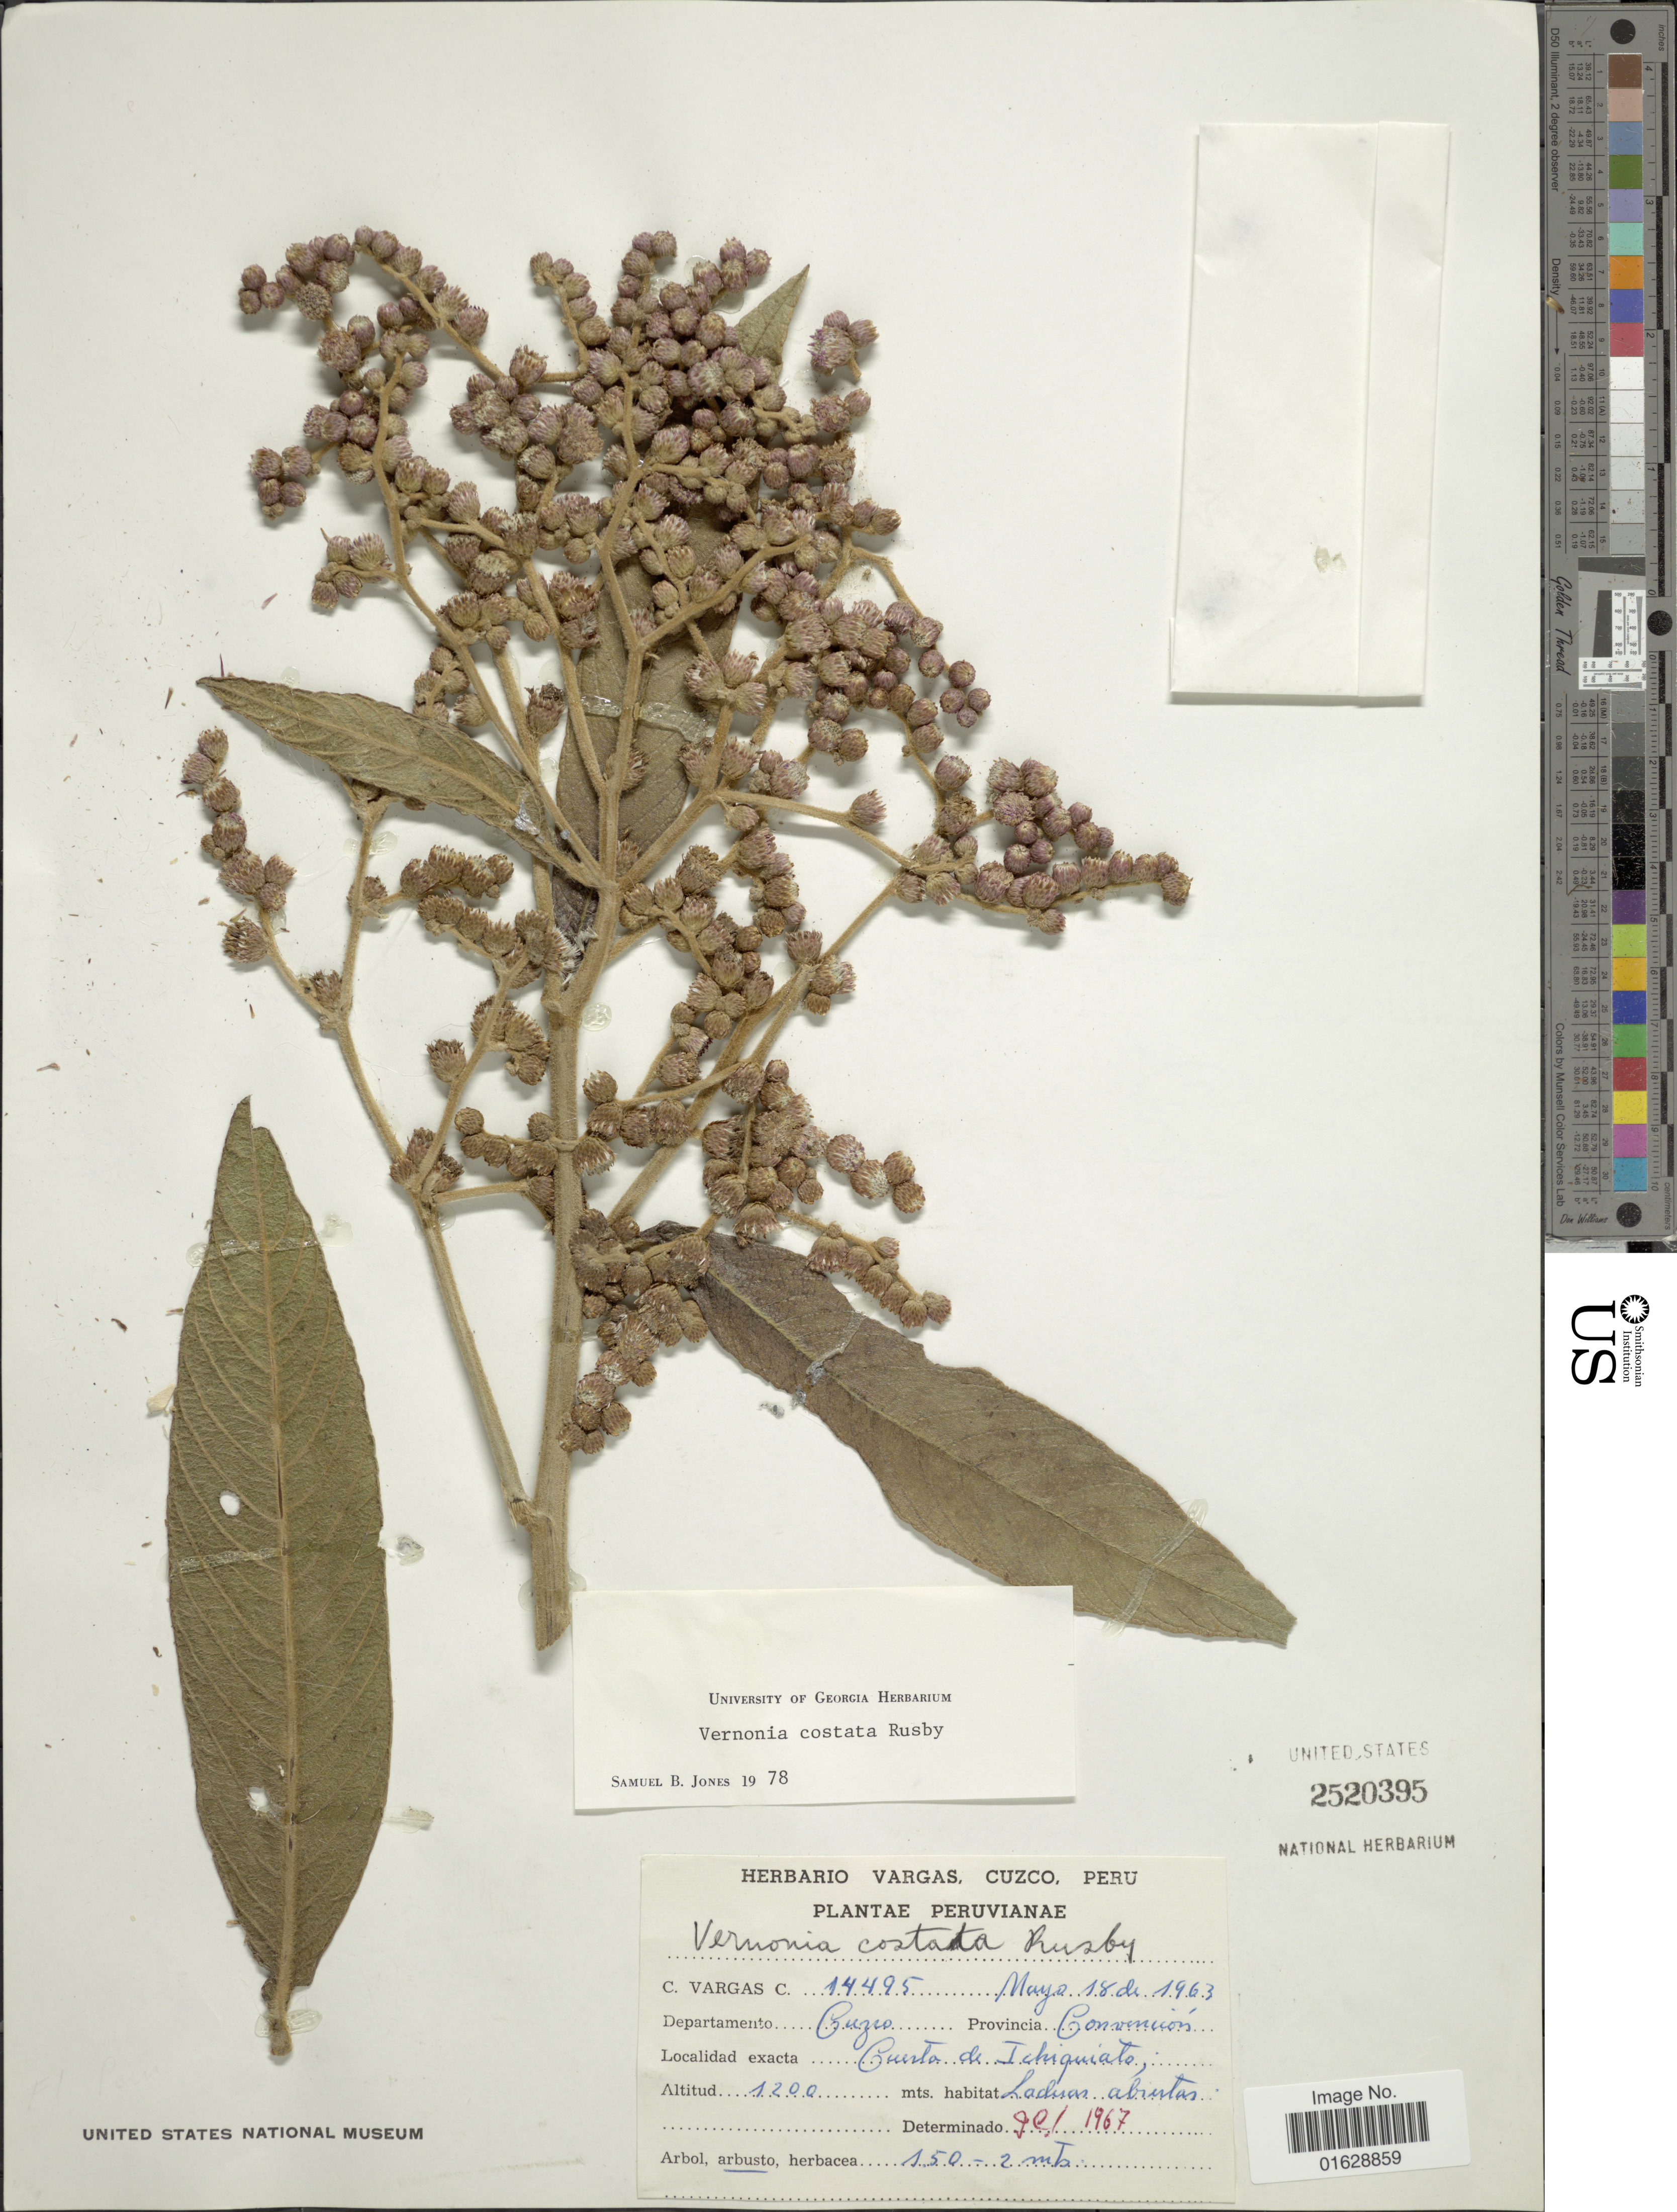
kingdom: Plantae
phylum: Tracheophyta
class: Magnoliopsida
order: Asterales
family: Asteraceae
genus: Lepidaploa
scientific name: Lepidaploa costata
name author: (Rusby) H. Rob.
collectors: C. Vargas Calderón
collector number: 14495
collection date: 1963-05-18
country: Peru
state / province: Cusco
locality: Departamento Cuzco. Provincia Convencion. Cuerta de Iciquiato.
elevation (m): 1200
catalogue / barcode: US 2520395